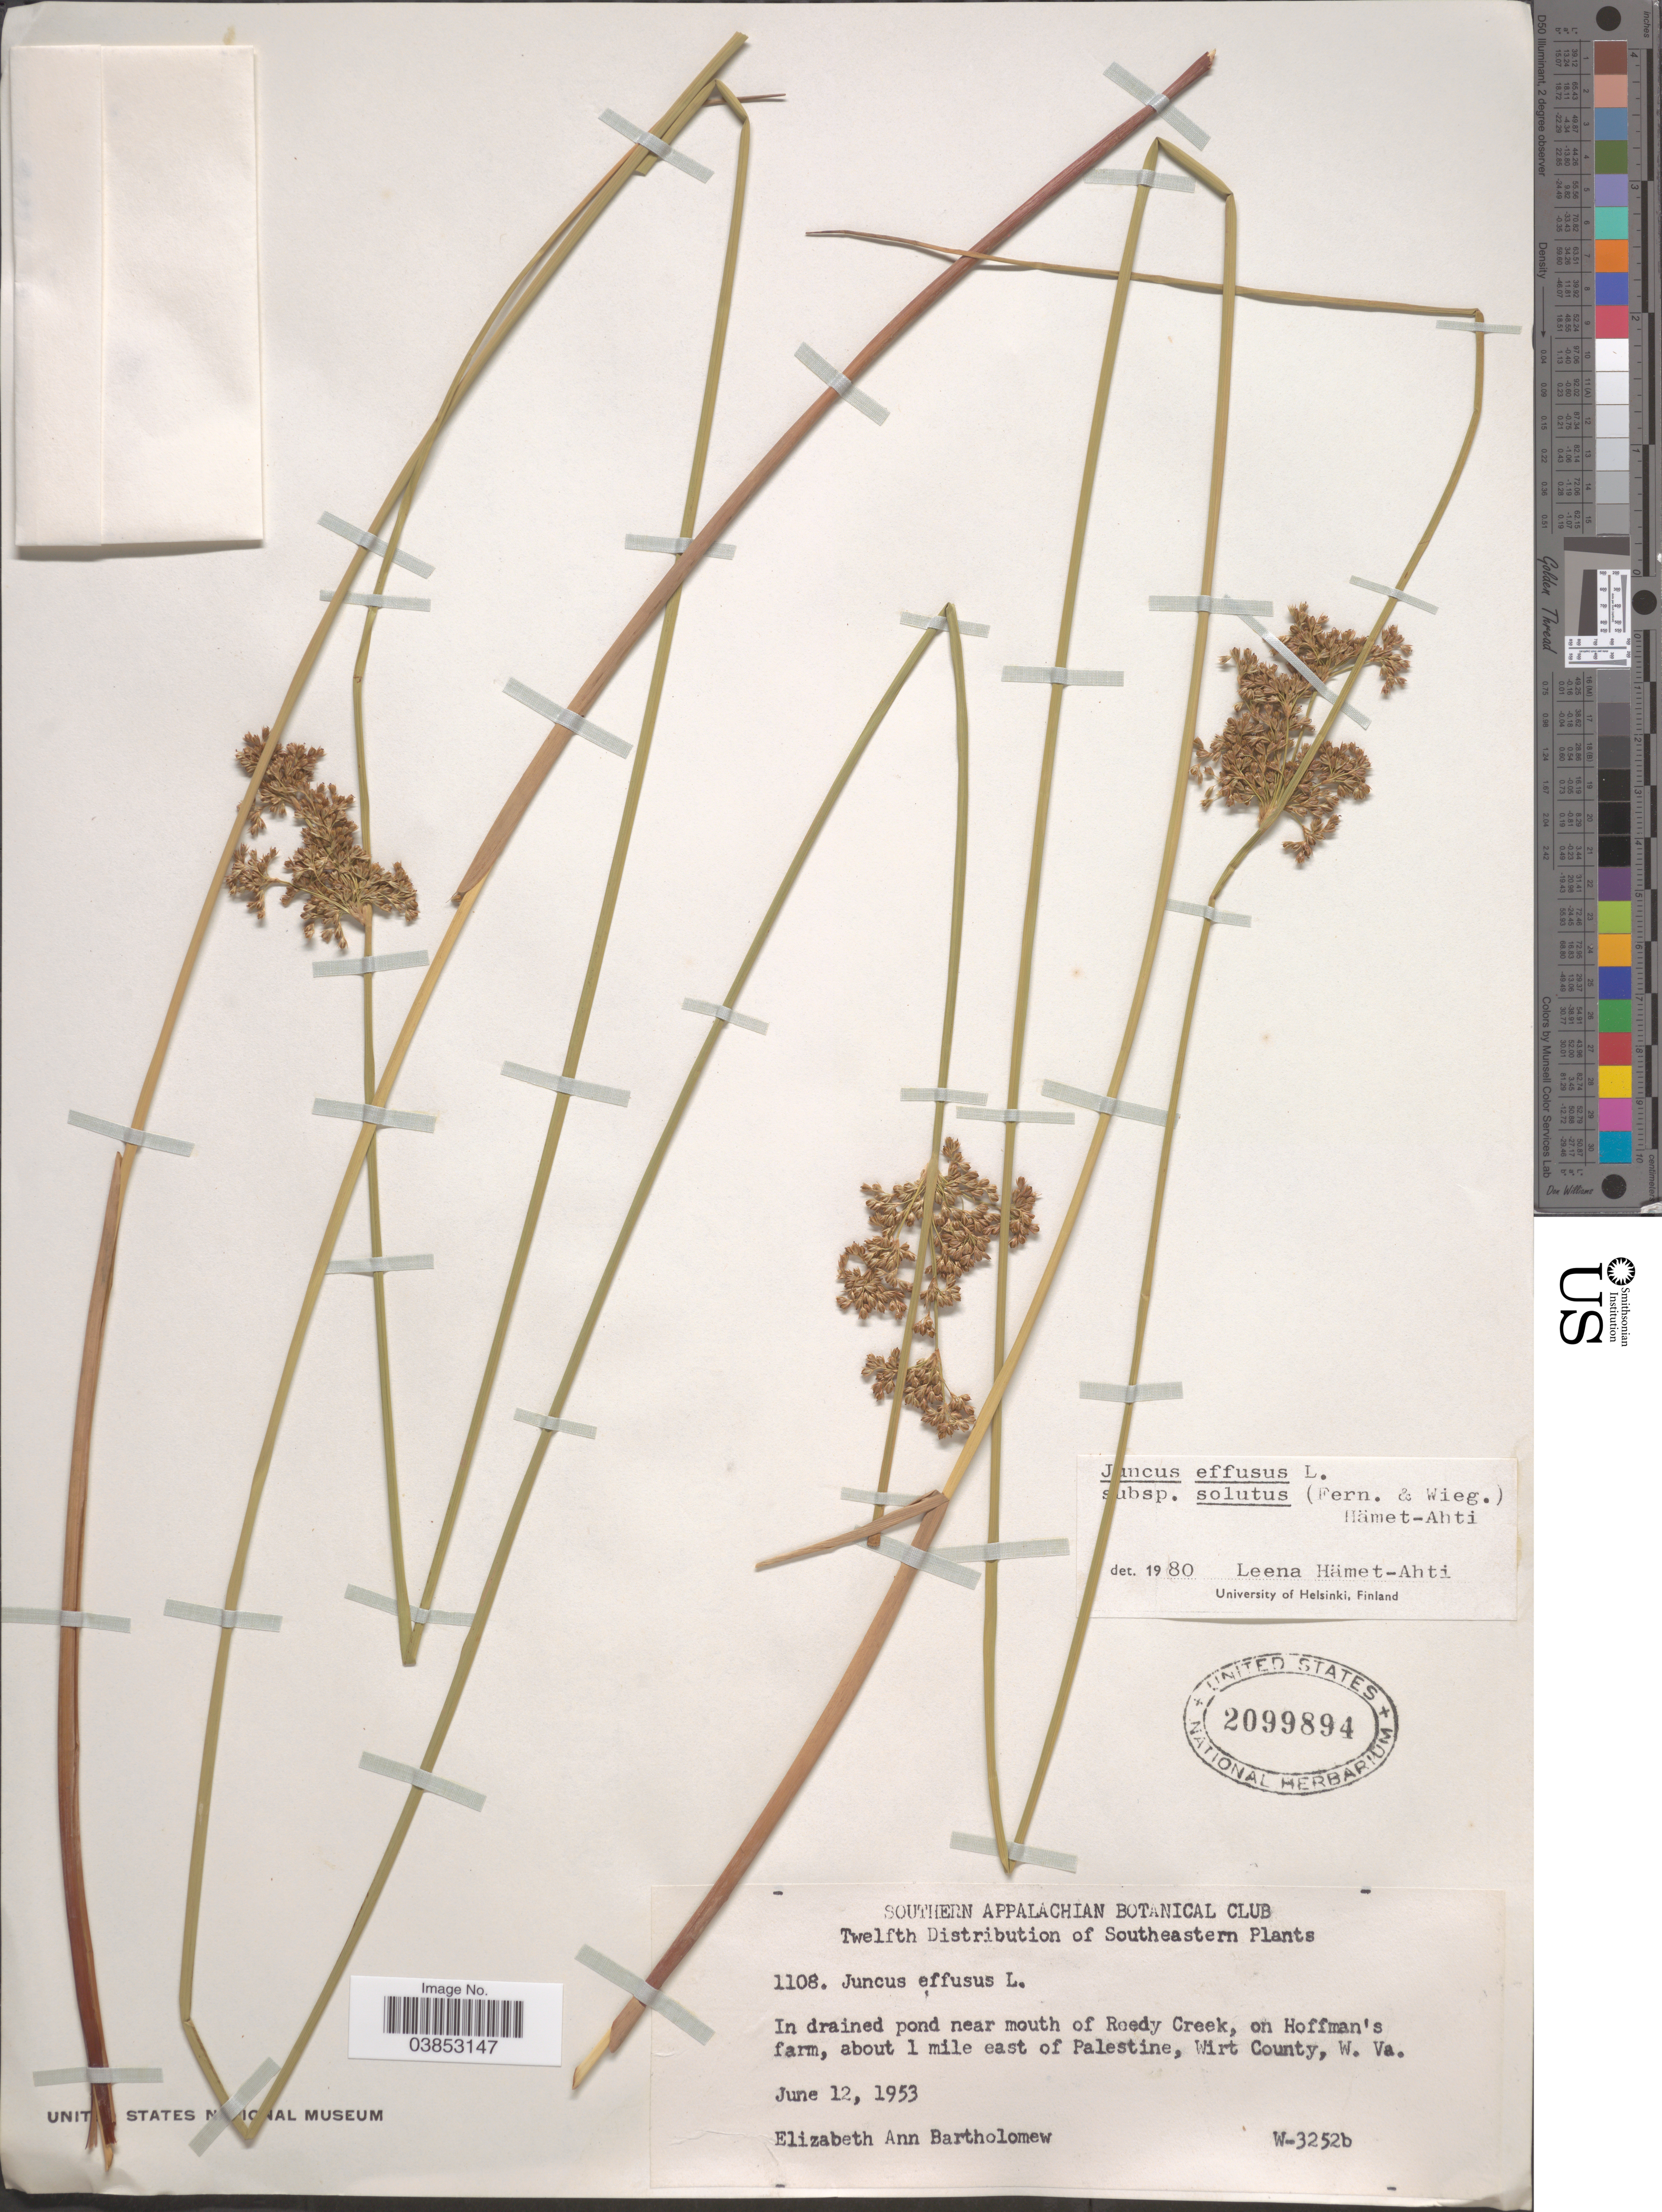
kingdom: Plantae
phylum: Tracheophyta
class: Liliopsida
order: Poales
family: Juncaceae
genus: Juncus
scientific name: Juncus effusus var. solutus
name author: Fernald & Wiegand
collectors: E. Bartholomew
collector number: W-3252b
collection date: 1953-06-12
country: United States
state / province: West Virginia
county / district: Wirt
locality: Southeastern. Near mouth of Reedy Creek, on Hoffman's farm, about 1 mile east of Palestine, Wirt County.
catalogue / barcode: US 2099894